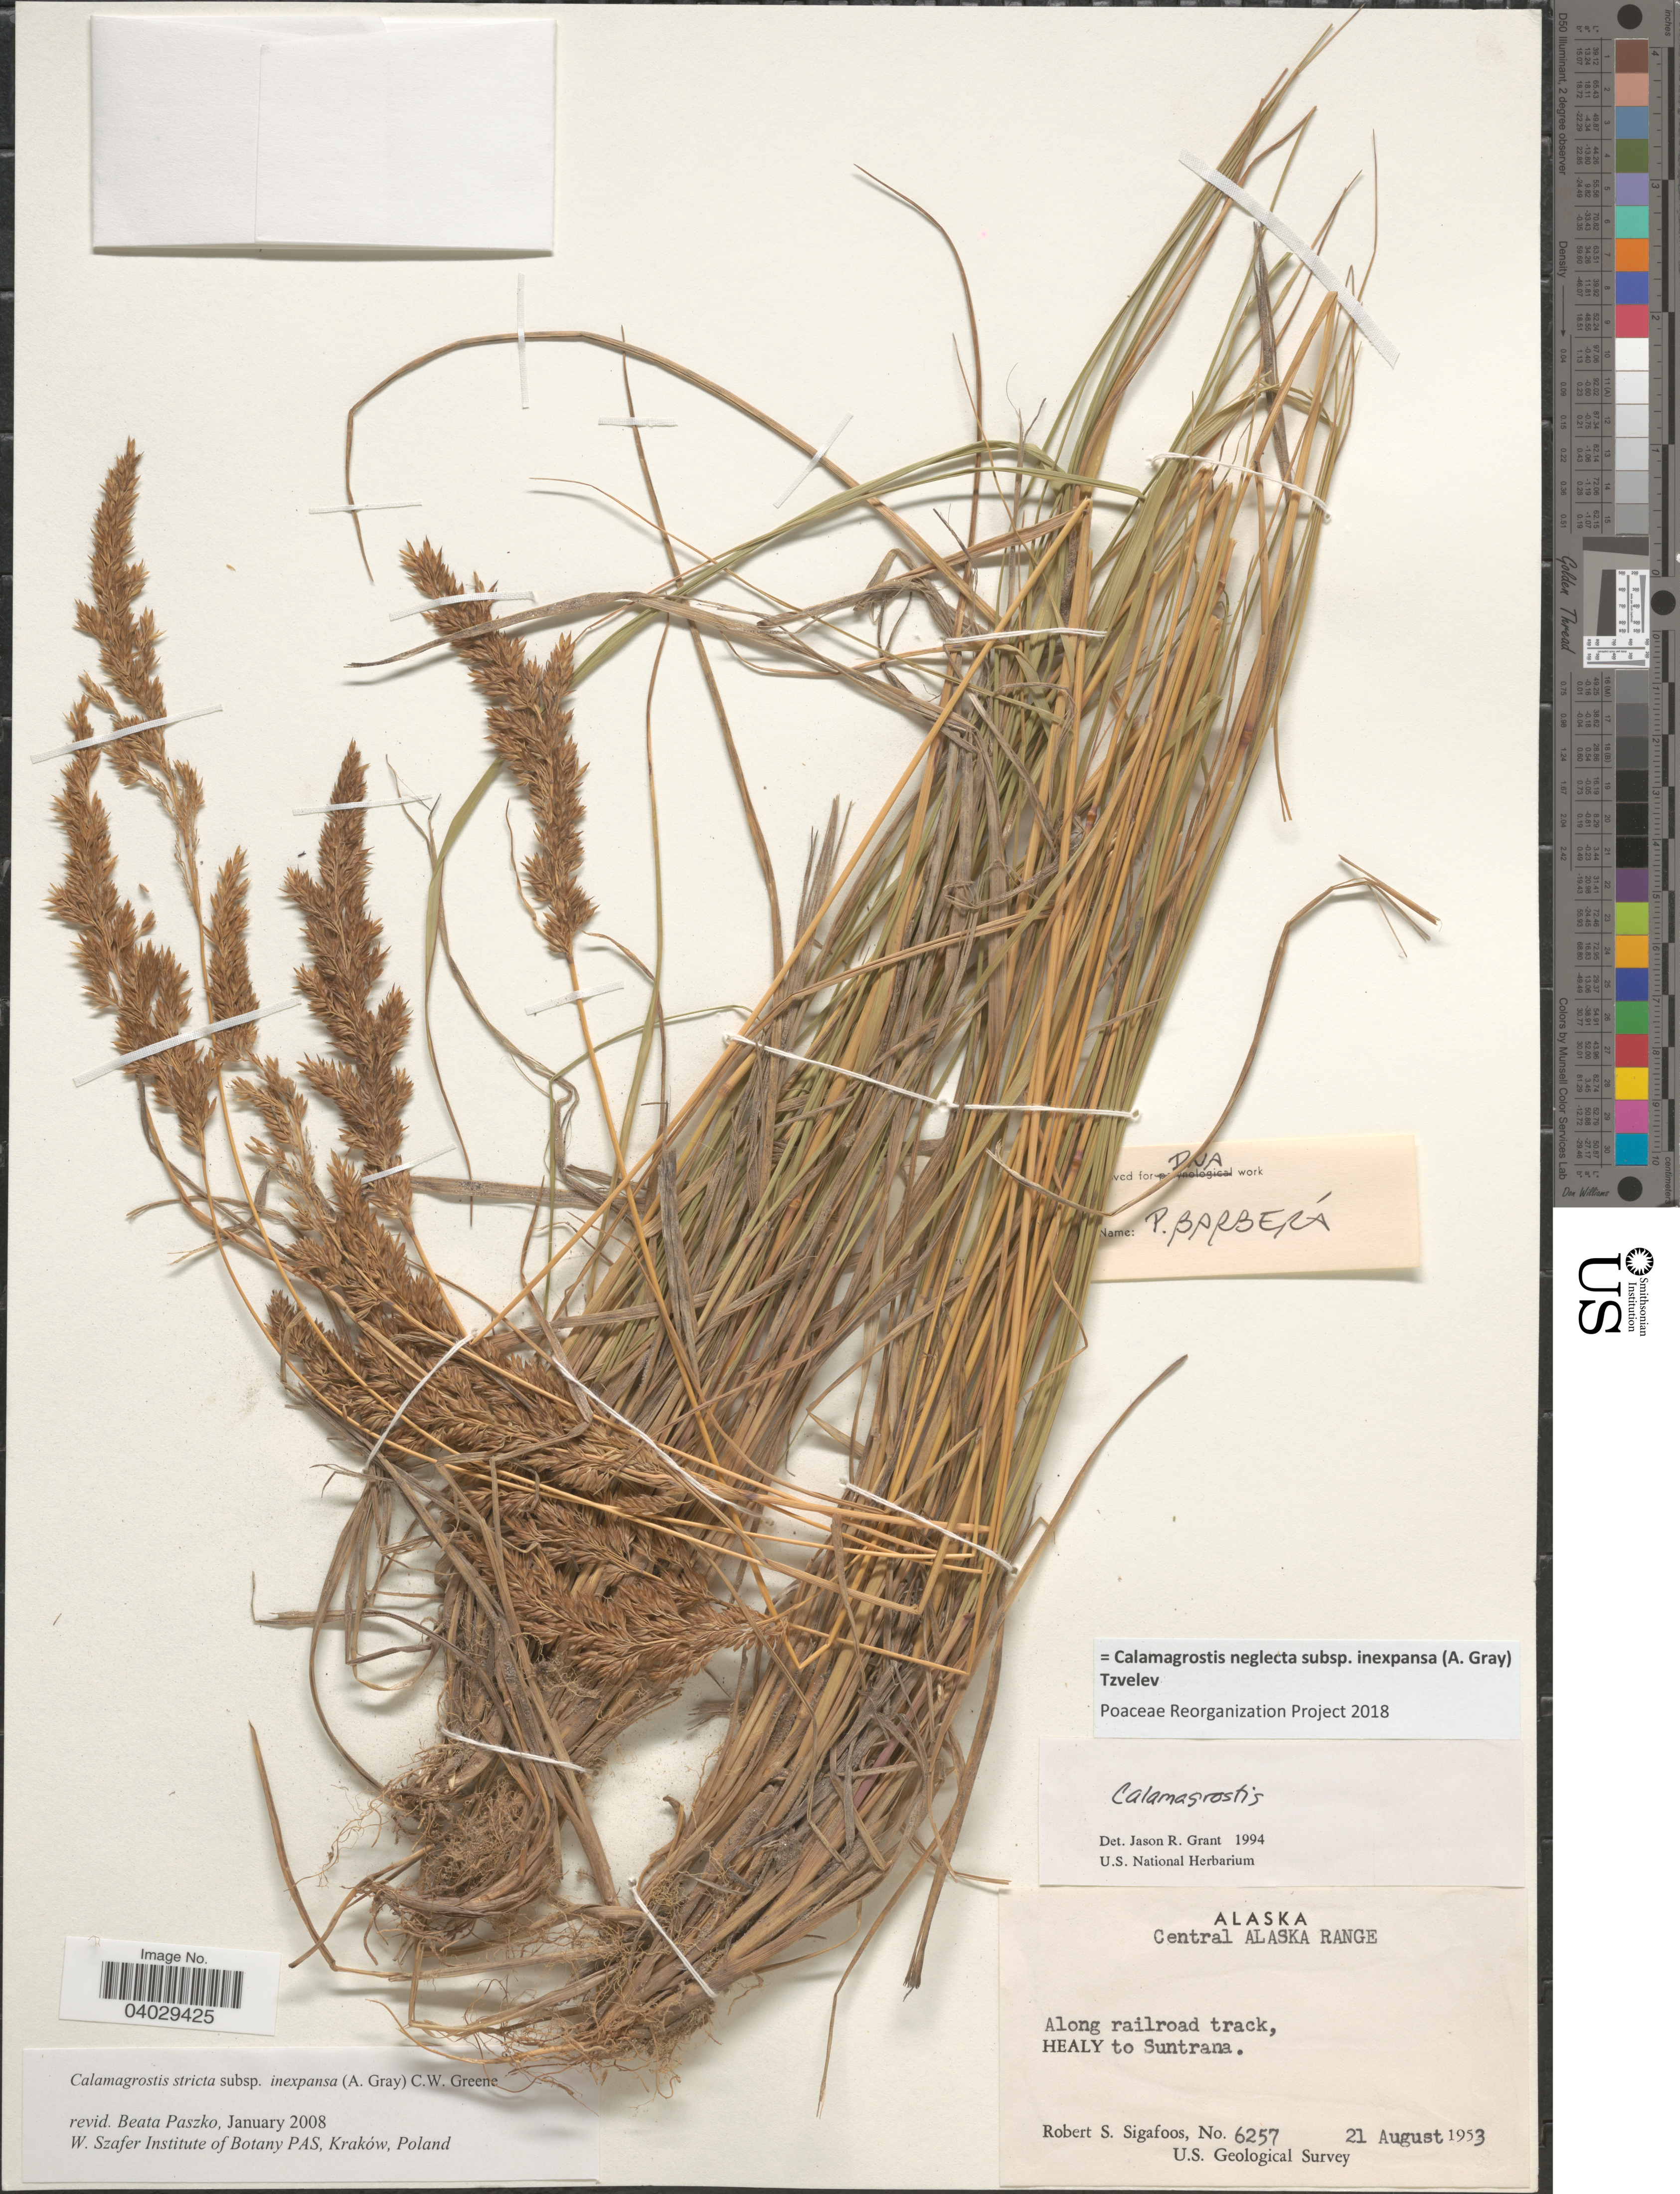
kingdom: Plantae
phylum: Tracheophyta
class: Liliopsida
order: Poales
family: Poaceae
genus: Calamagrostis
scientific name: Calamagrostis neglecta subsp. inexpansa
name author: (A. Gray) Tzvelev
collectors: R. Sigafoos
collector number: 6257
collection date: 1953-08-21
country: United States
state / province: Alaska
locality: Central Alaska Range. Along railroad track, Healy to Suntrana.